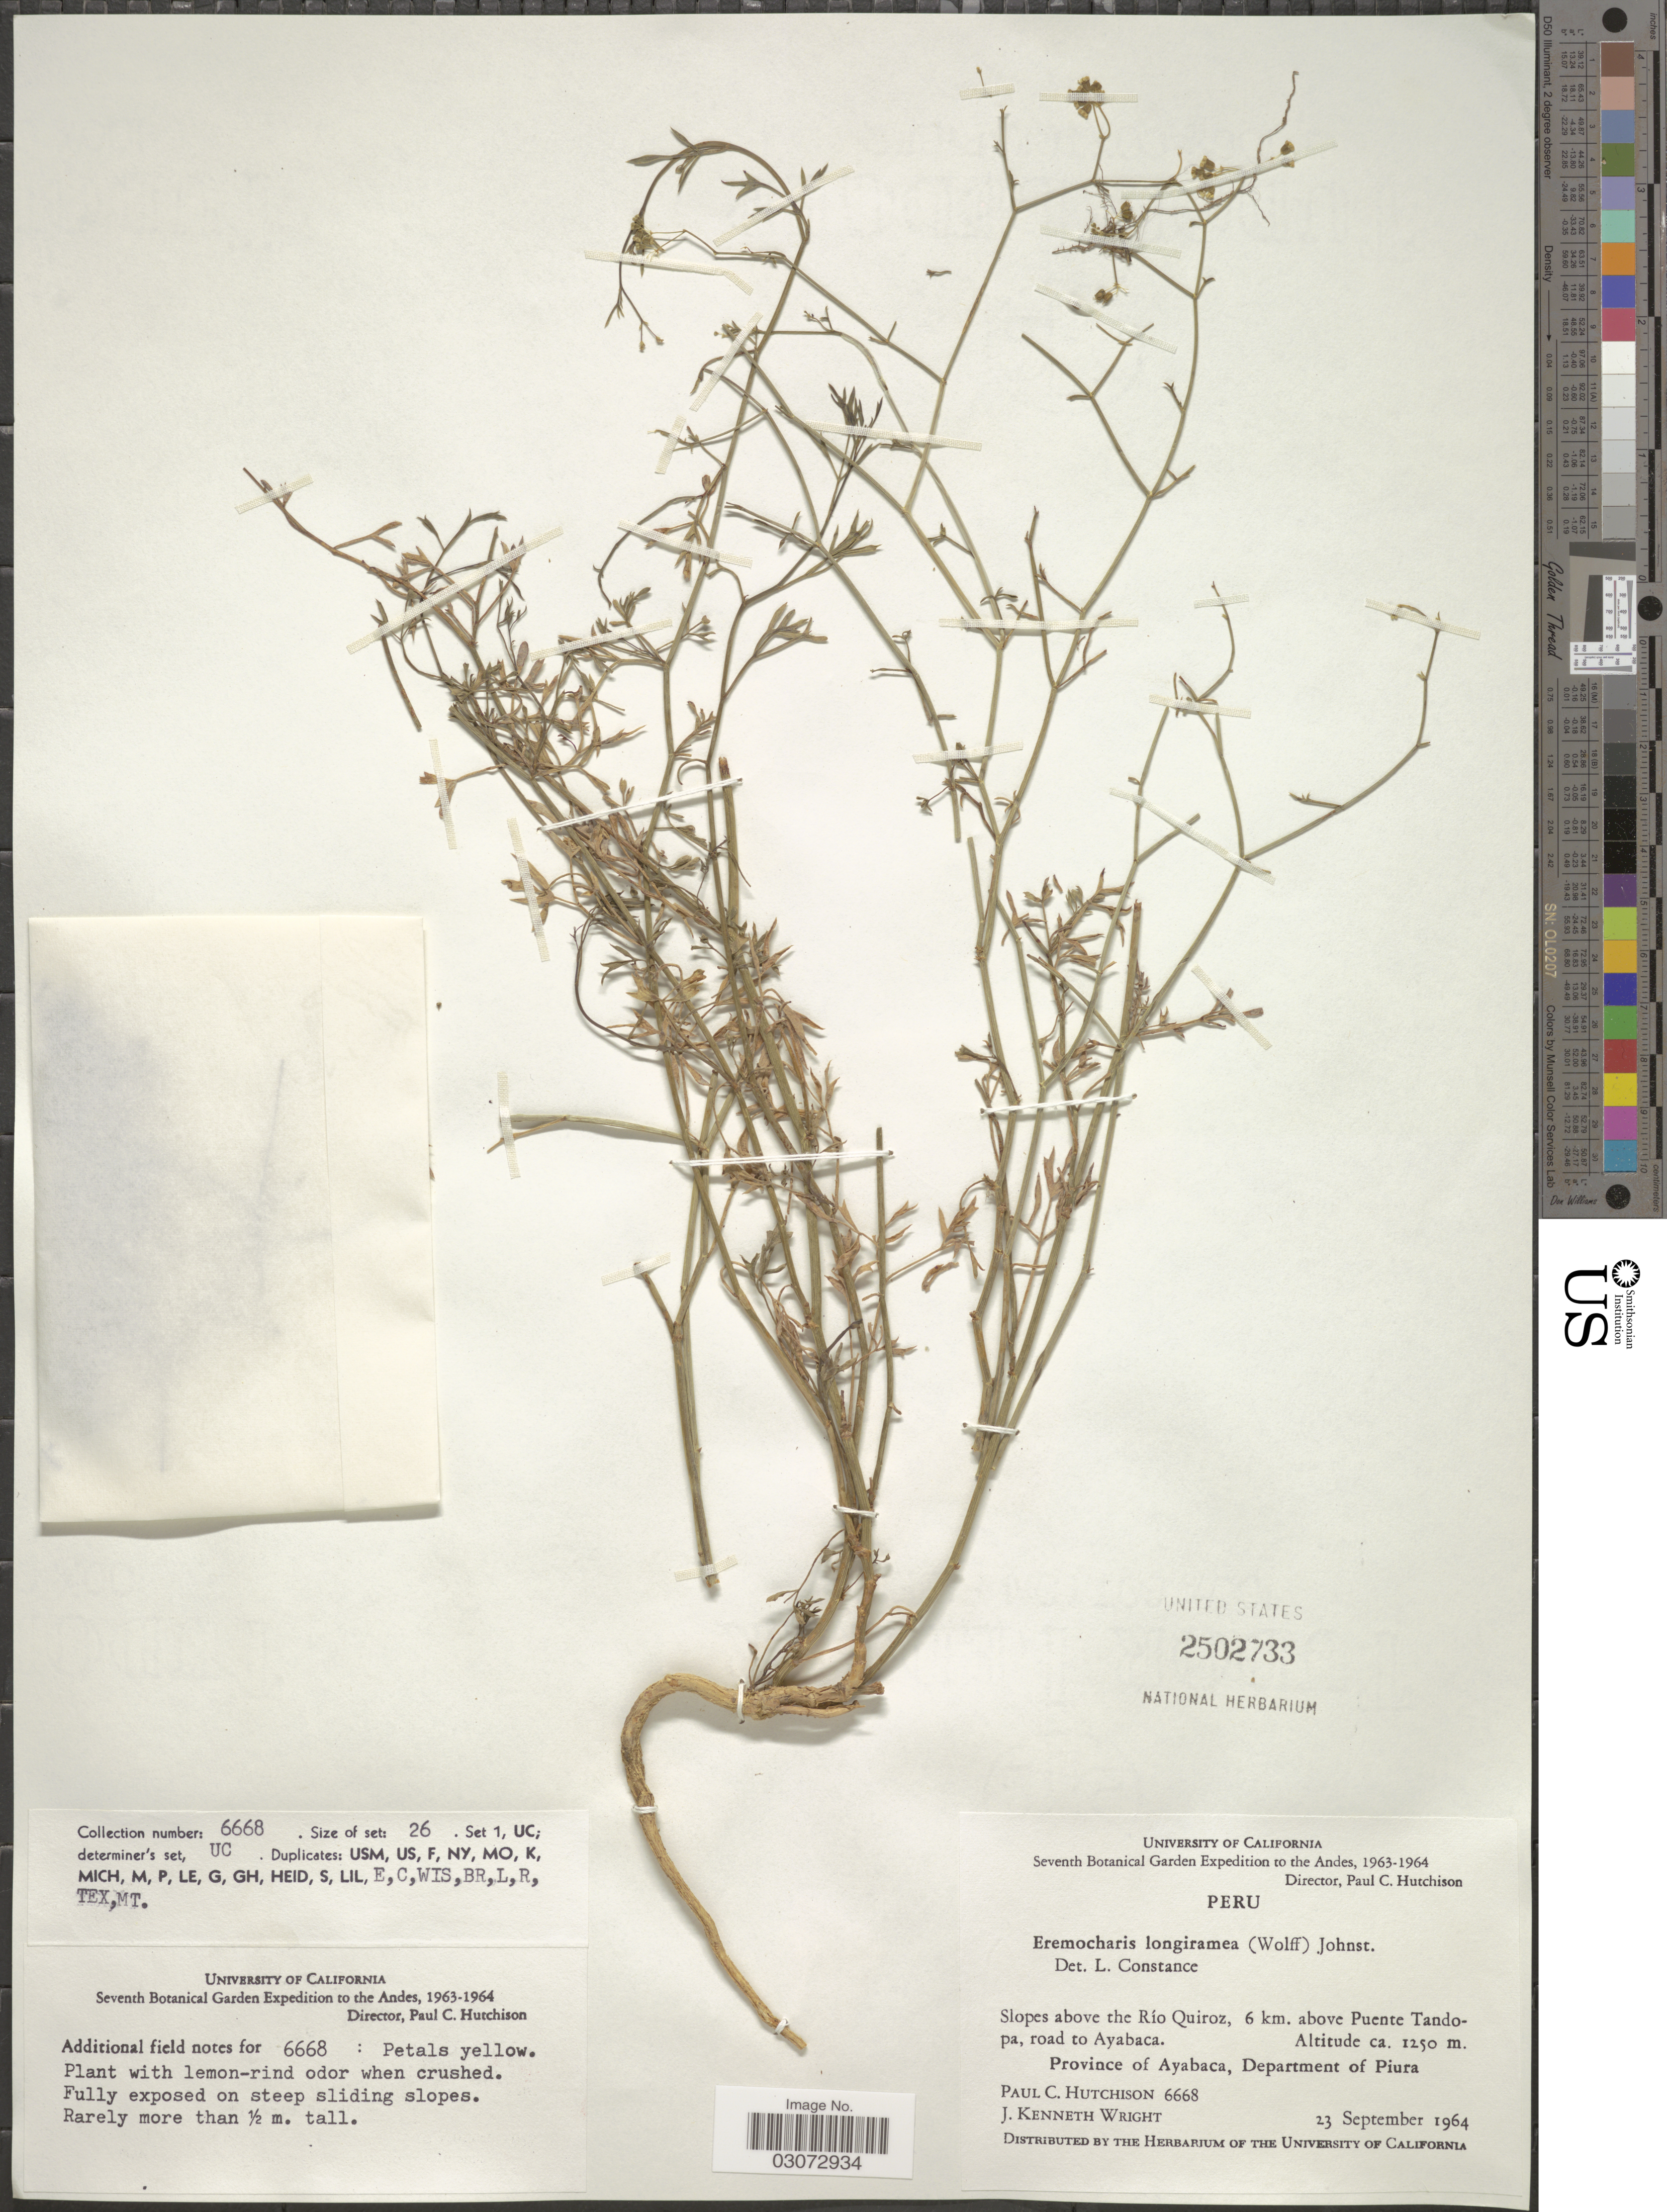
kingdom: Plantae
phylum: Tracheophyta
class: Magnoliopsida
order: Apiales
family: Apiaceae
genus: Eremocharis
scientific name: Eremocharis longiramea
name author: (Wolff) Johnst.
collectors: P. C. Hutchison & J. K. Wright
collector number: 6668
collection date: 1964-09-23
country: Peru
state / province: Piura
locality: Andes. Slopes above the Río Quiroz, 6 km. above Puente Tandopa, road to Ayabaca. Province of Ayabaca, Department of Piura.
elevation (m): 1250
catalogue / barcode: US 2502733